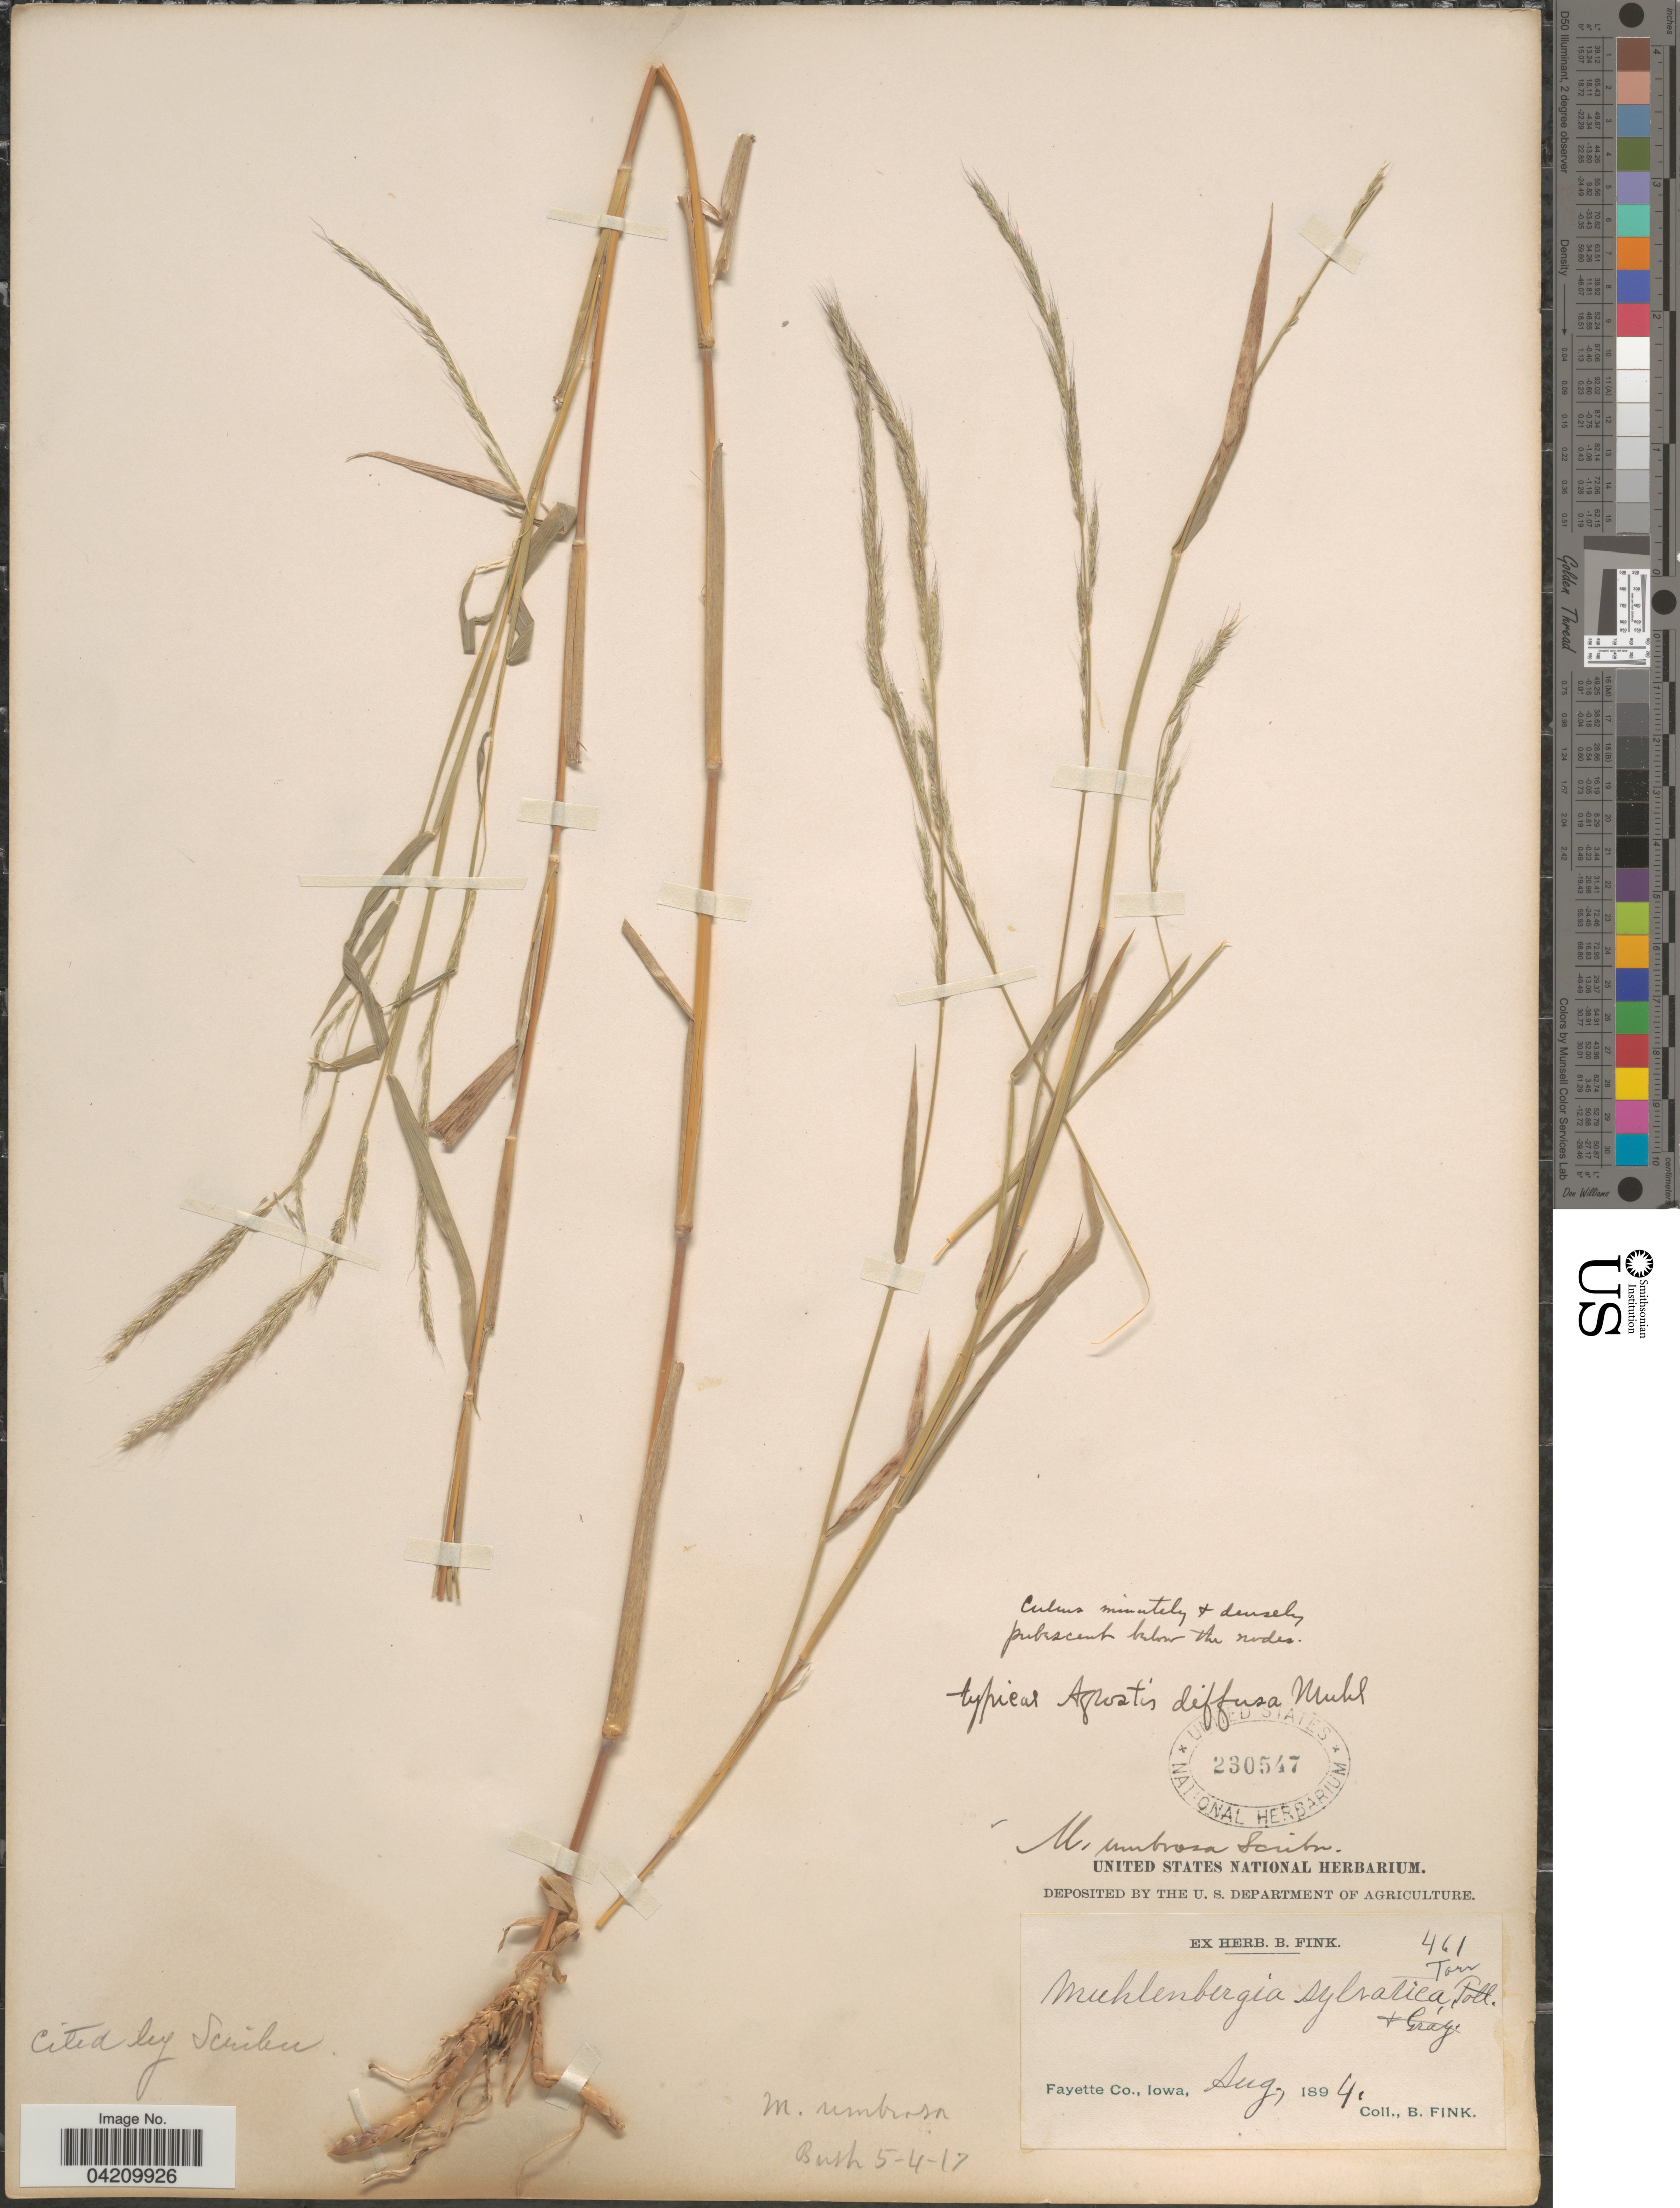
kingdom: Plantae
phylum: Tracheophyta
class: Liliopsida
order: Poales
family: Poaceae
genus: Muhlenbergia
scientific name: Muhlenbergia mexicana var. filiformis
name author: (Torr.) Scribn.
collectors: B. Fink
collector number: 461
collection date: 1894-08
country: United States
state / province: Iowa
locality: Fayette Co.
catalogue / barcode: US 230547